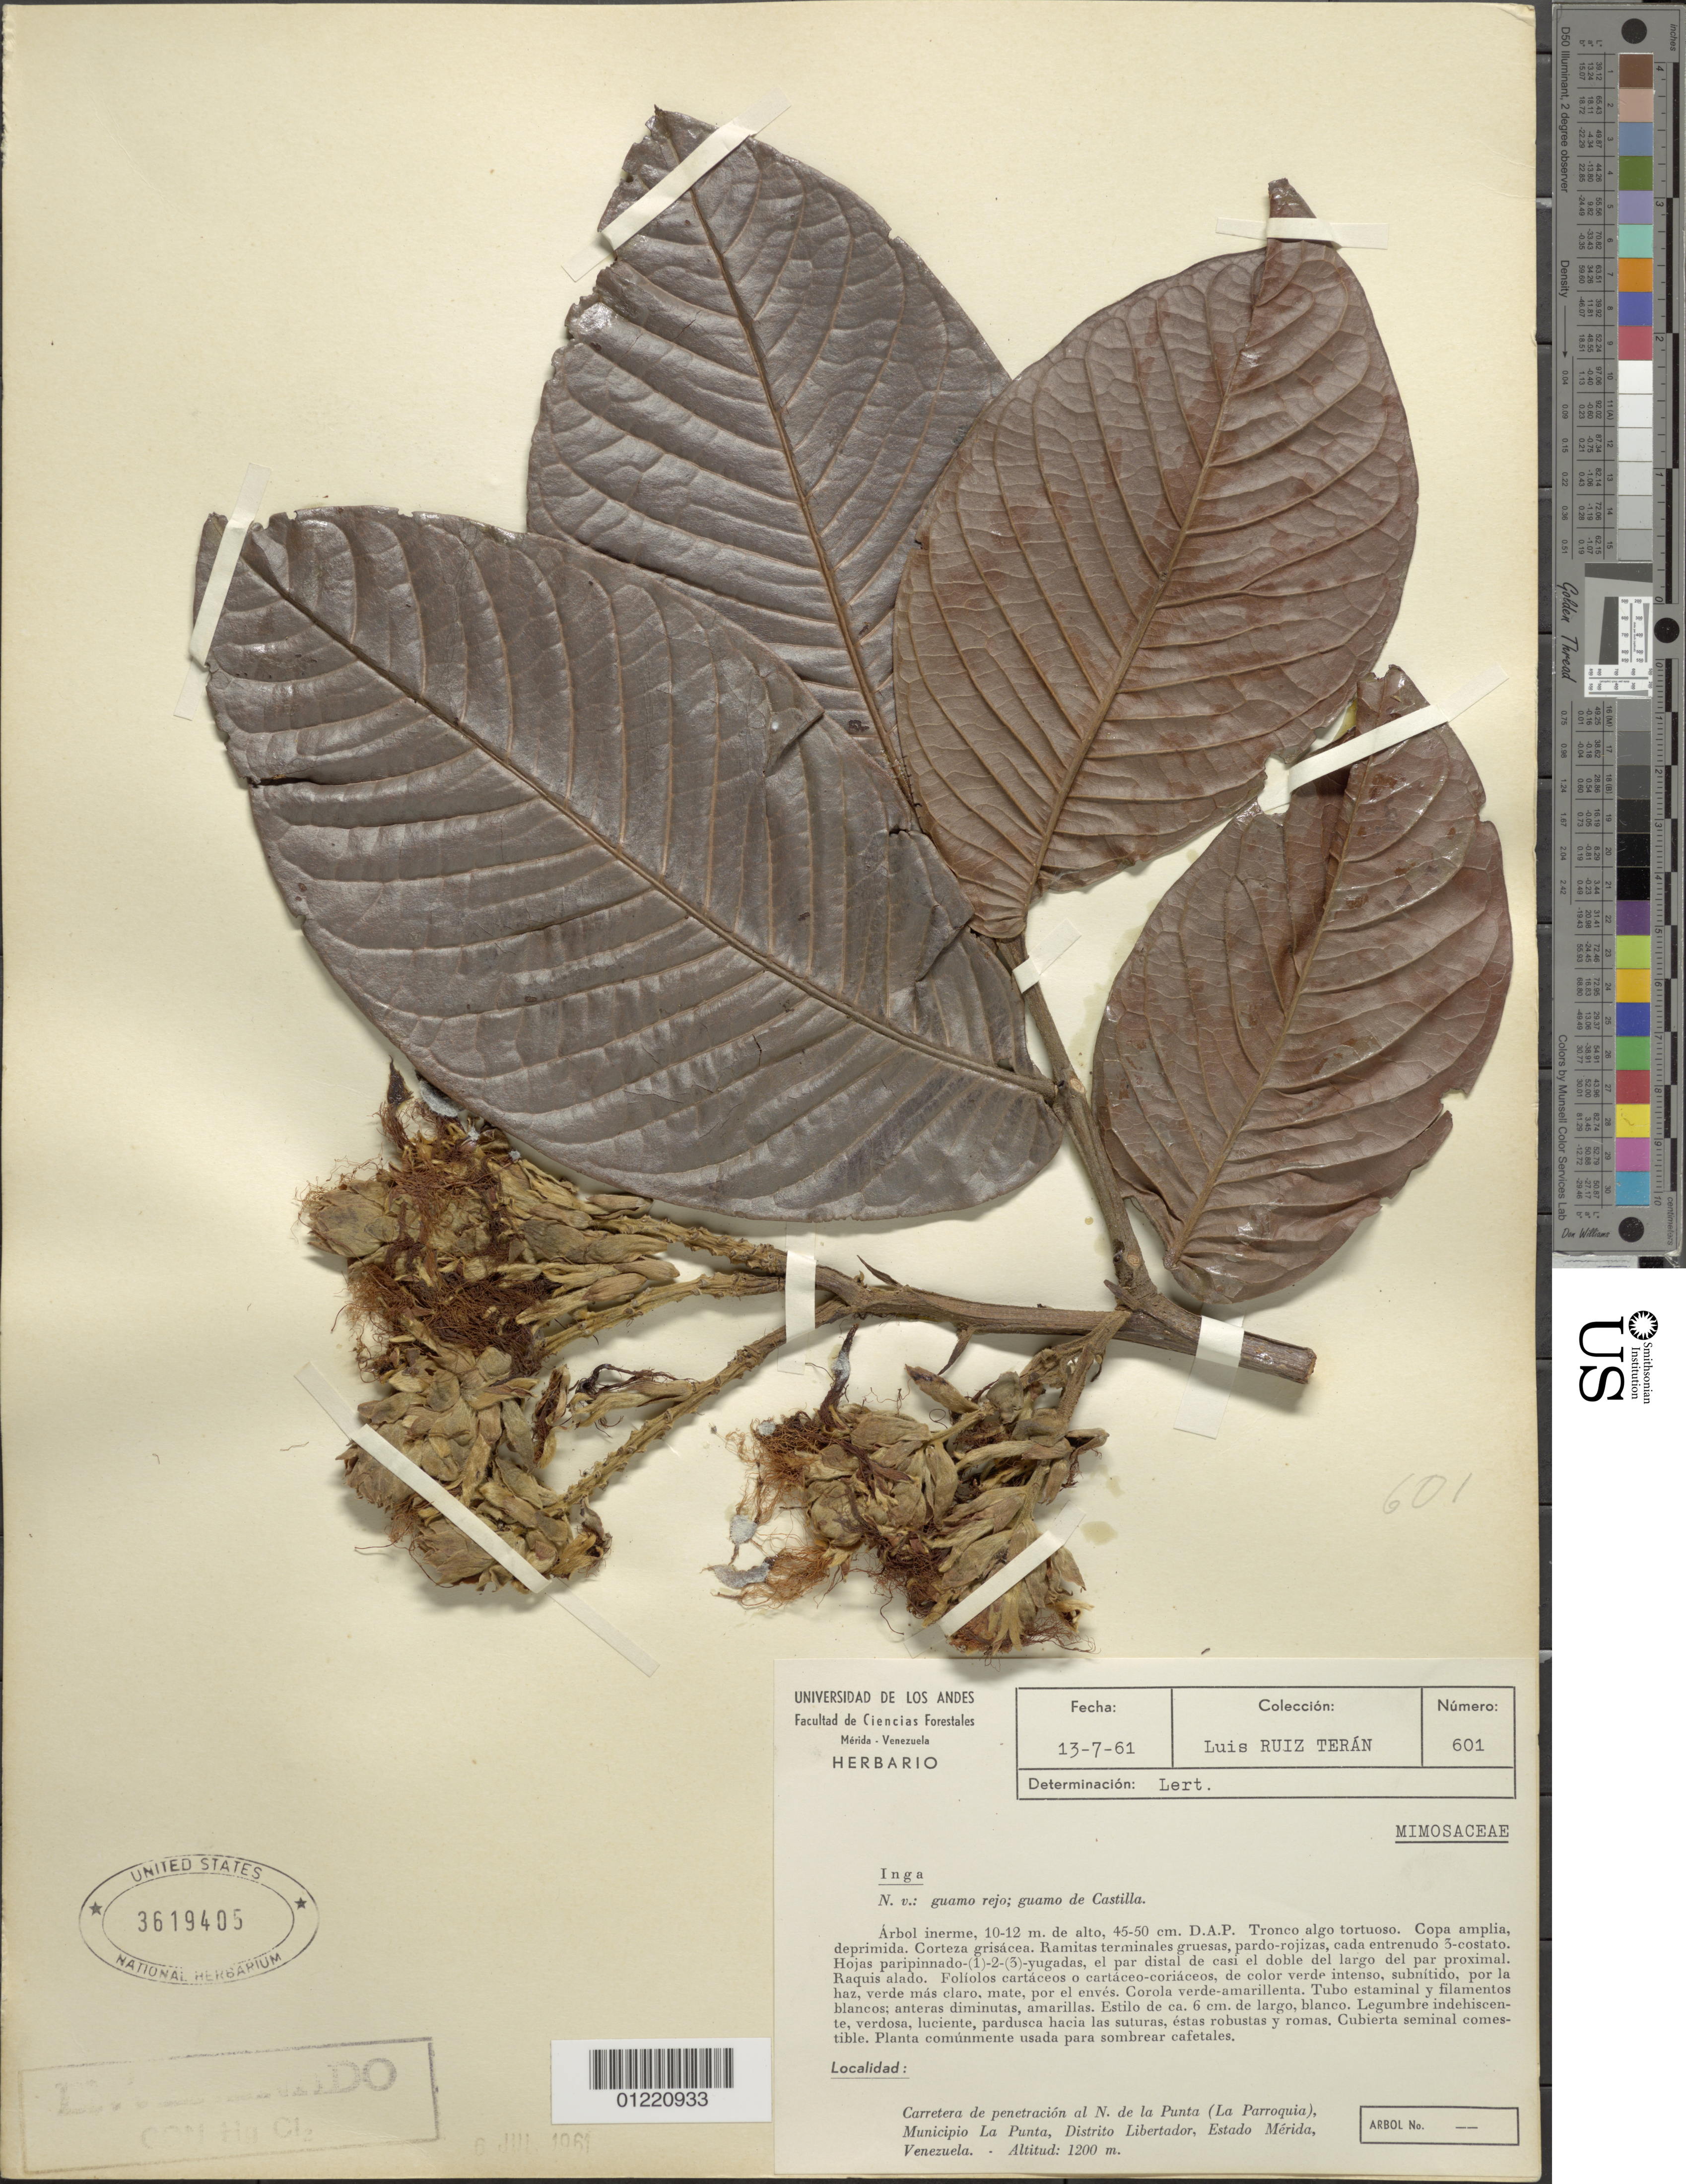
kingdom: Plantae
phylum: Tracheophyta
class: Magnoliopsida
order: Fabales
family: Fabaceae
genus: Inga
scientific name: Inga sp.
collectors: L. E. Ruíz-Terán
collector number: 601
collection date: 1961-07-13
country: Venezuela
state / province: Mérida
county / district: Libertador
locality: Carretera de penetración al N. de la Punta (La Parroquia), Municipio La Punta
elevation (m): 1200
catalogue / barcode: US 3619405